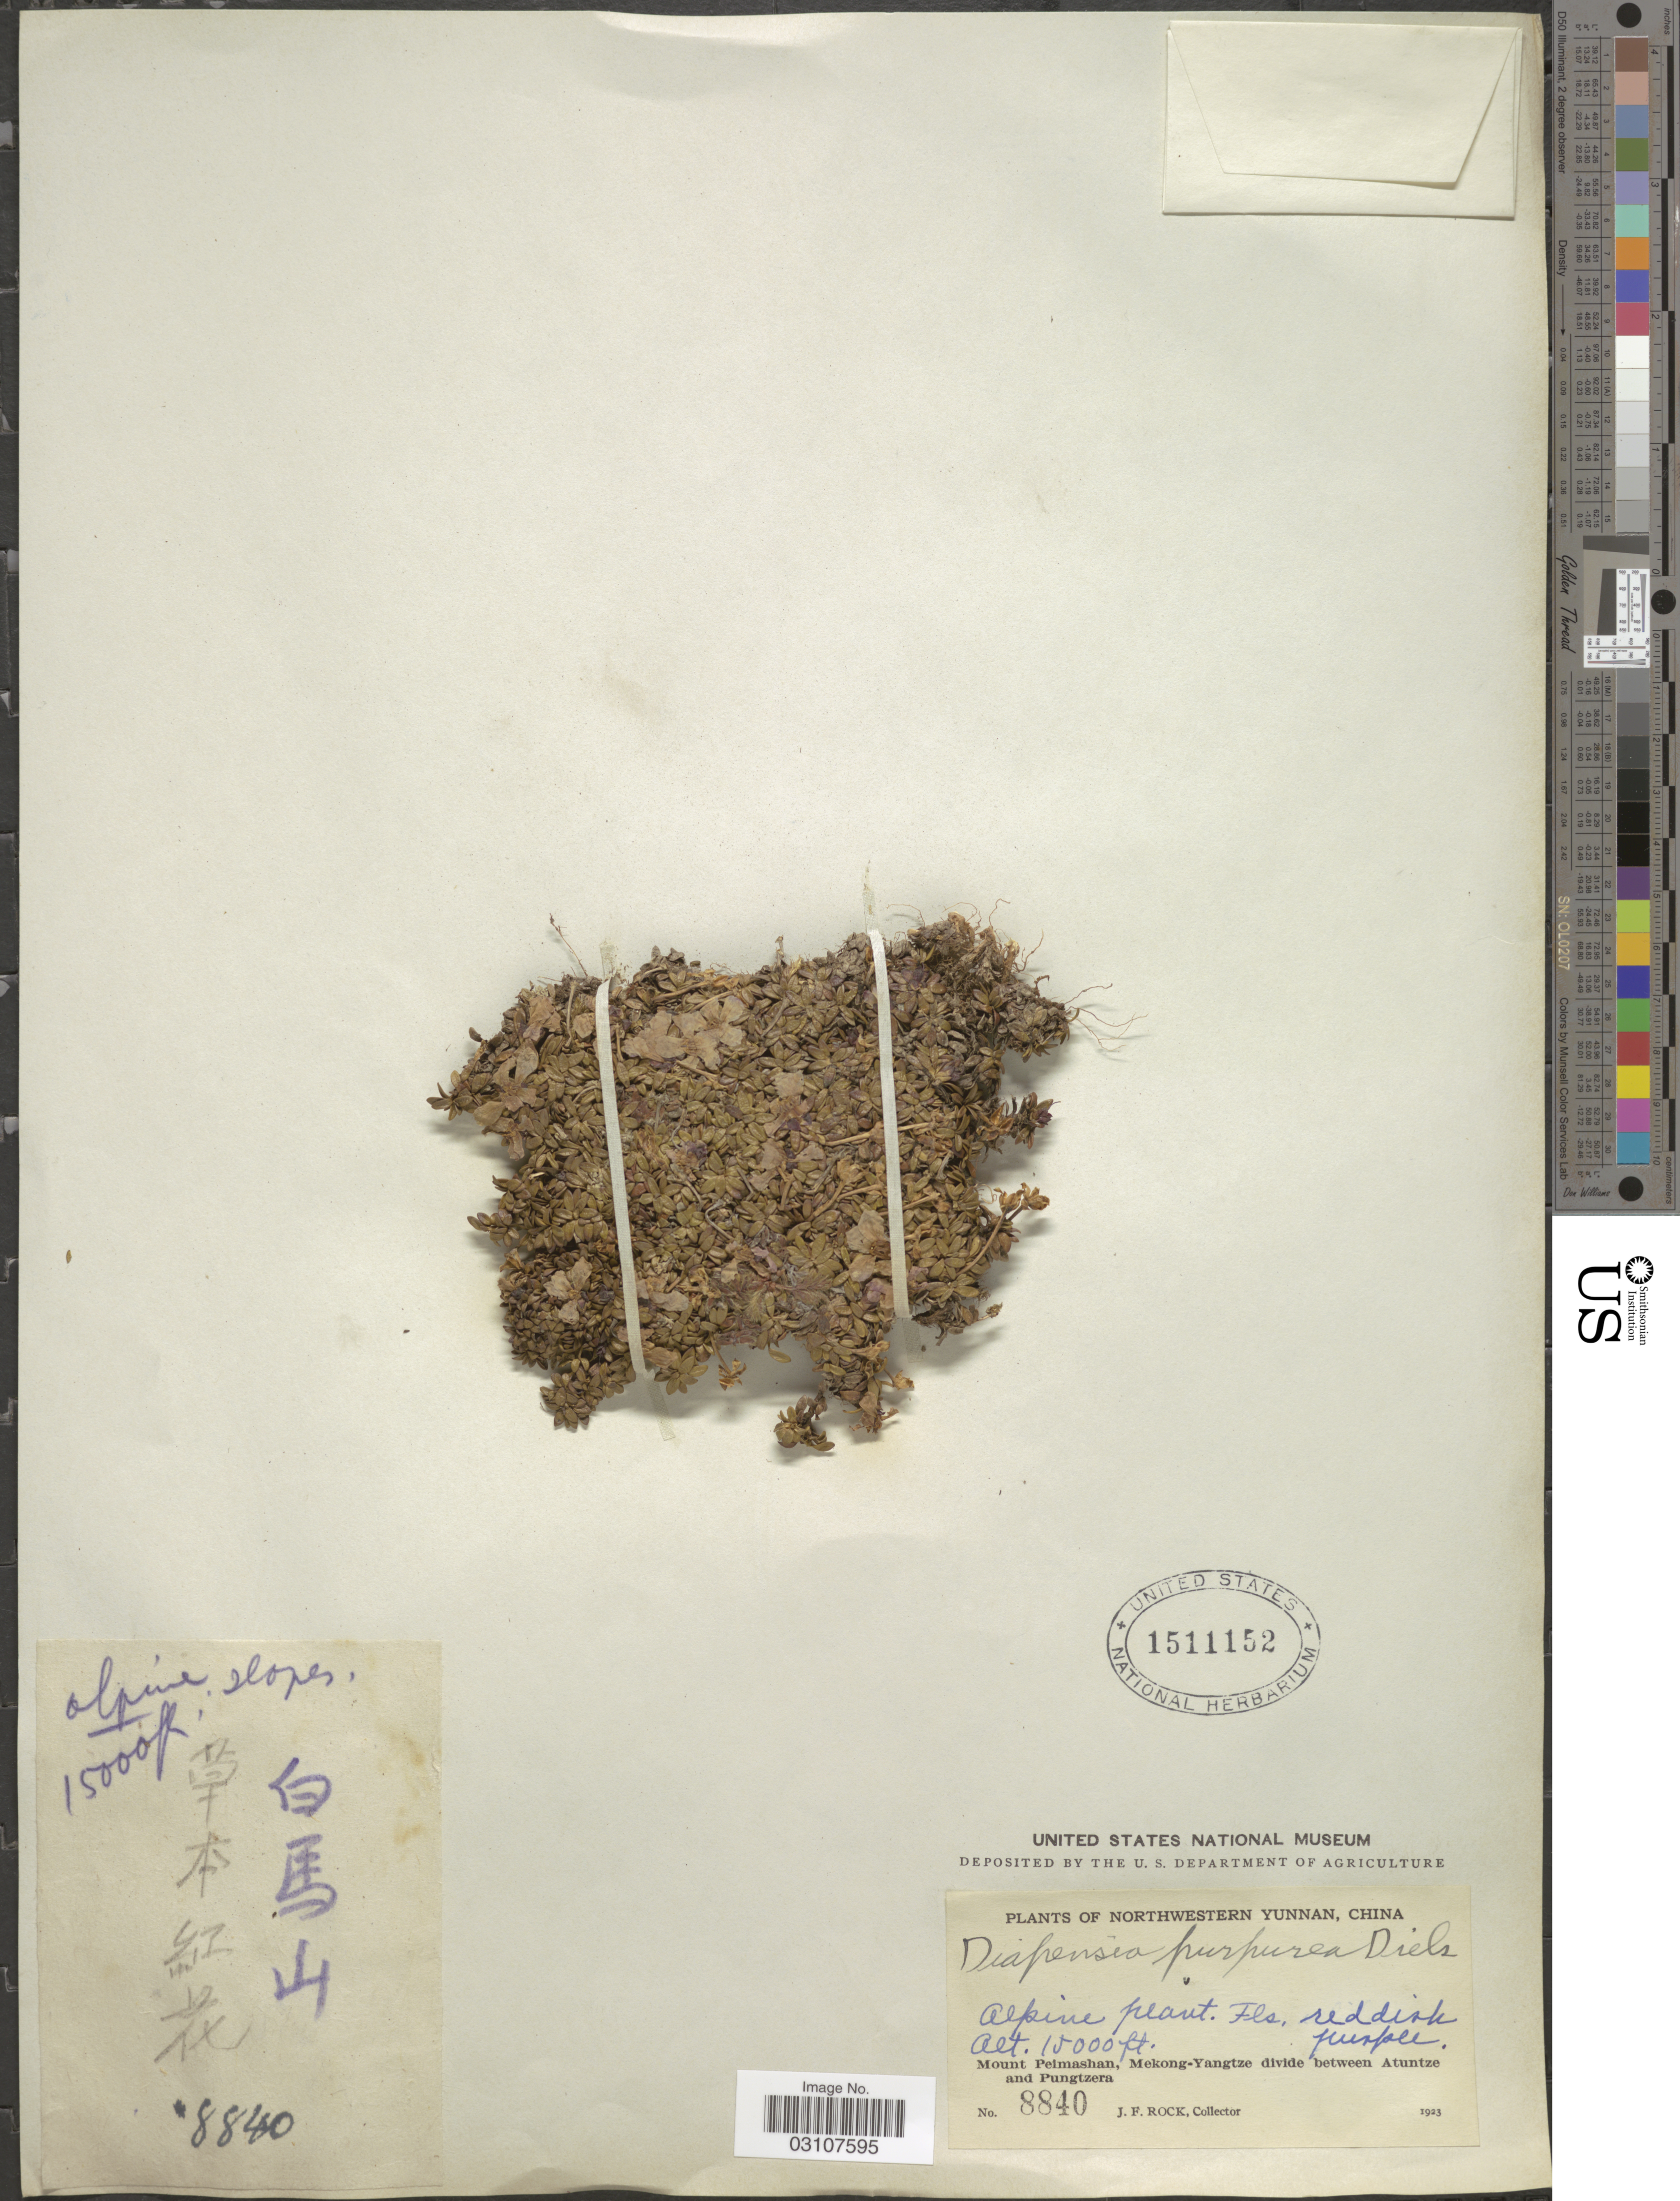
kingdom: Plantae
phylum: Tracheophyta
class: Magnoliopsida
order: Ericales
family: Diapensiaceae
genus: Diapensia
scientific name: Diapensia purpurea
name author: Diels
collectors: J. Rock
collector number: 8840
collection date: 1923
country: China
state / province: Yunnan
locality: Northwestern Yunnan. Mount Peimashan, Mekong-Yangtze divide between Atuntze and Pungtzera.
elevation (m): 4572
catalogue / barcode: US 1511152